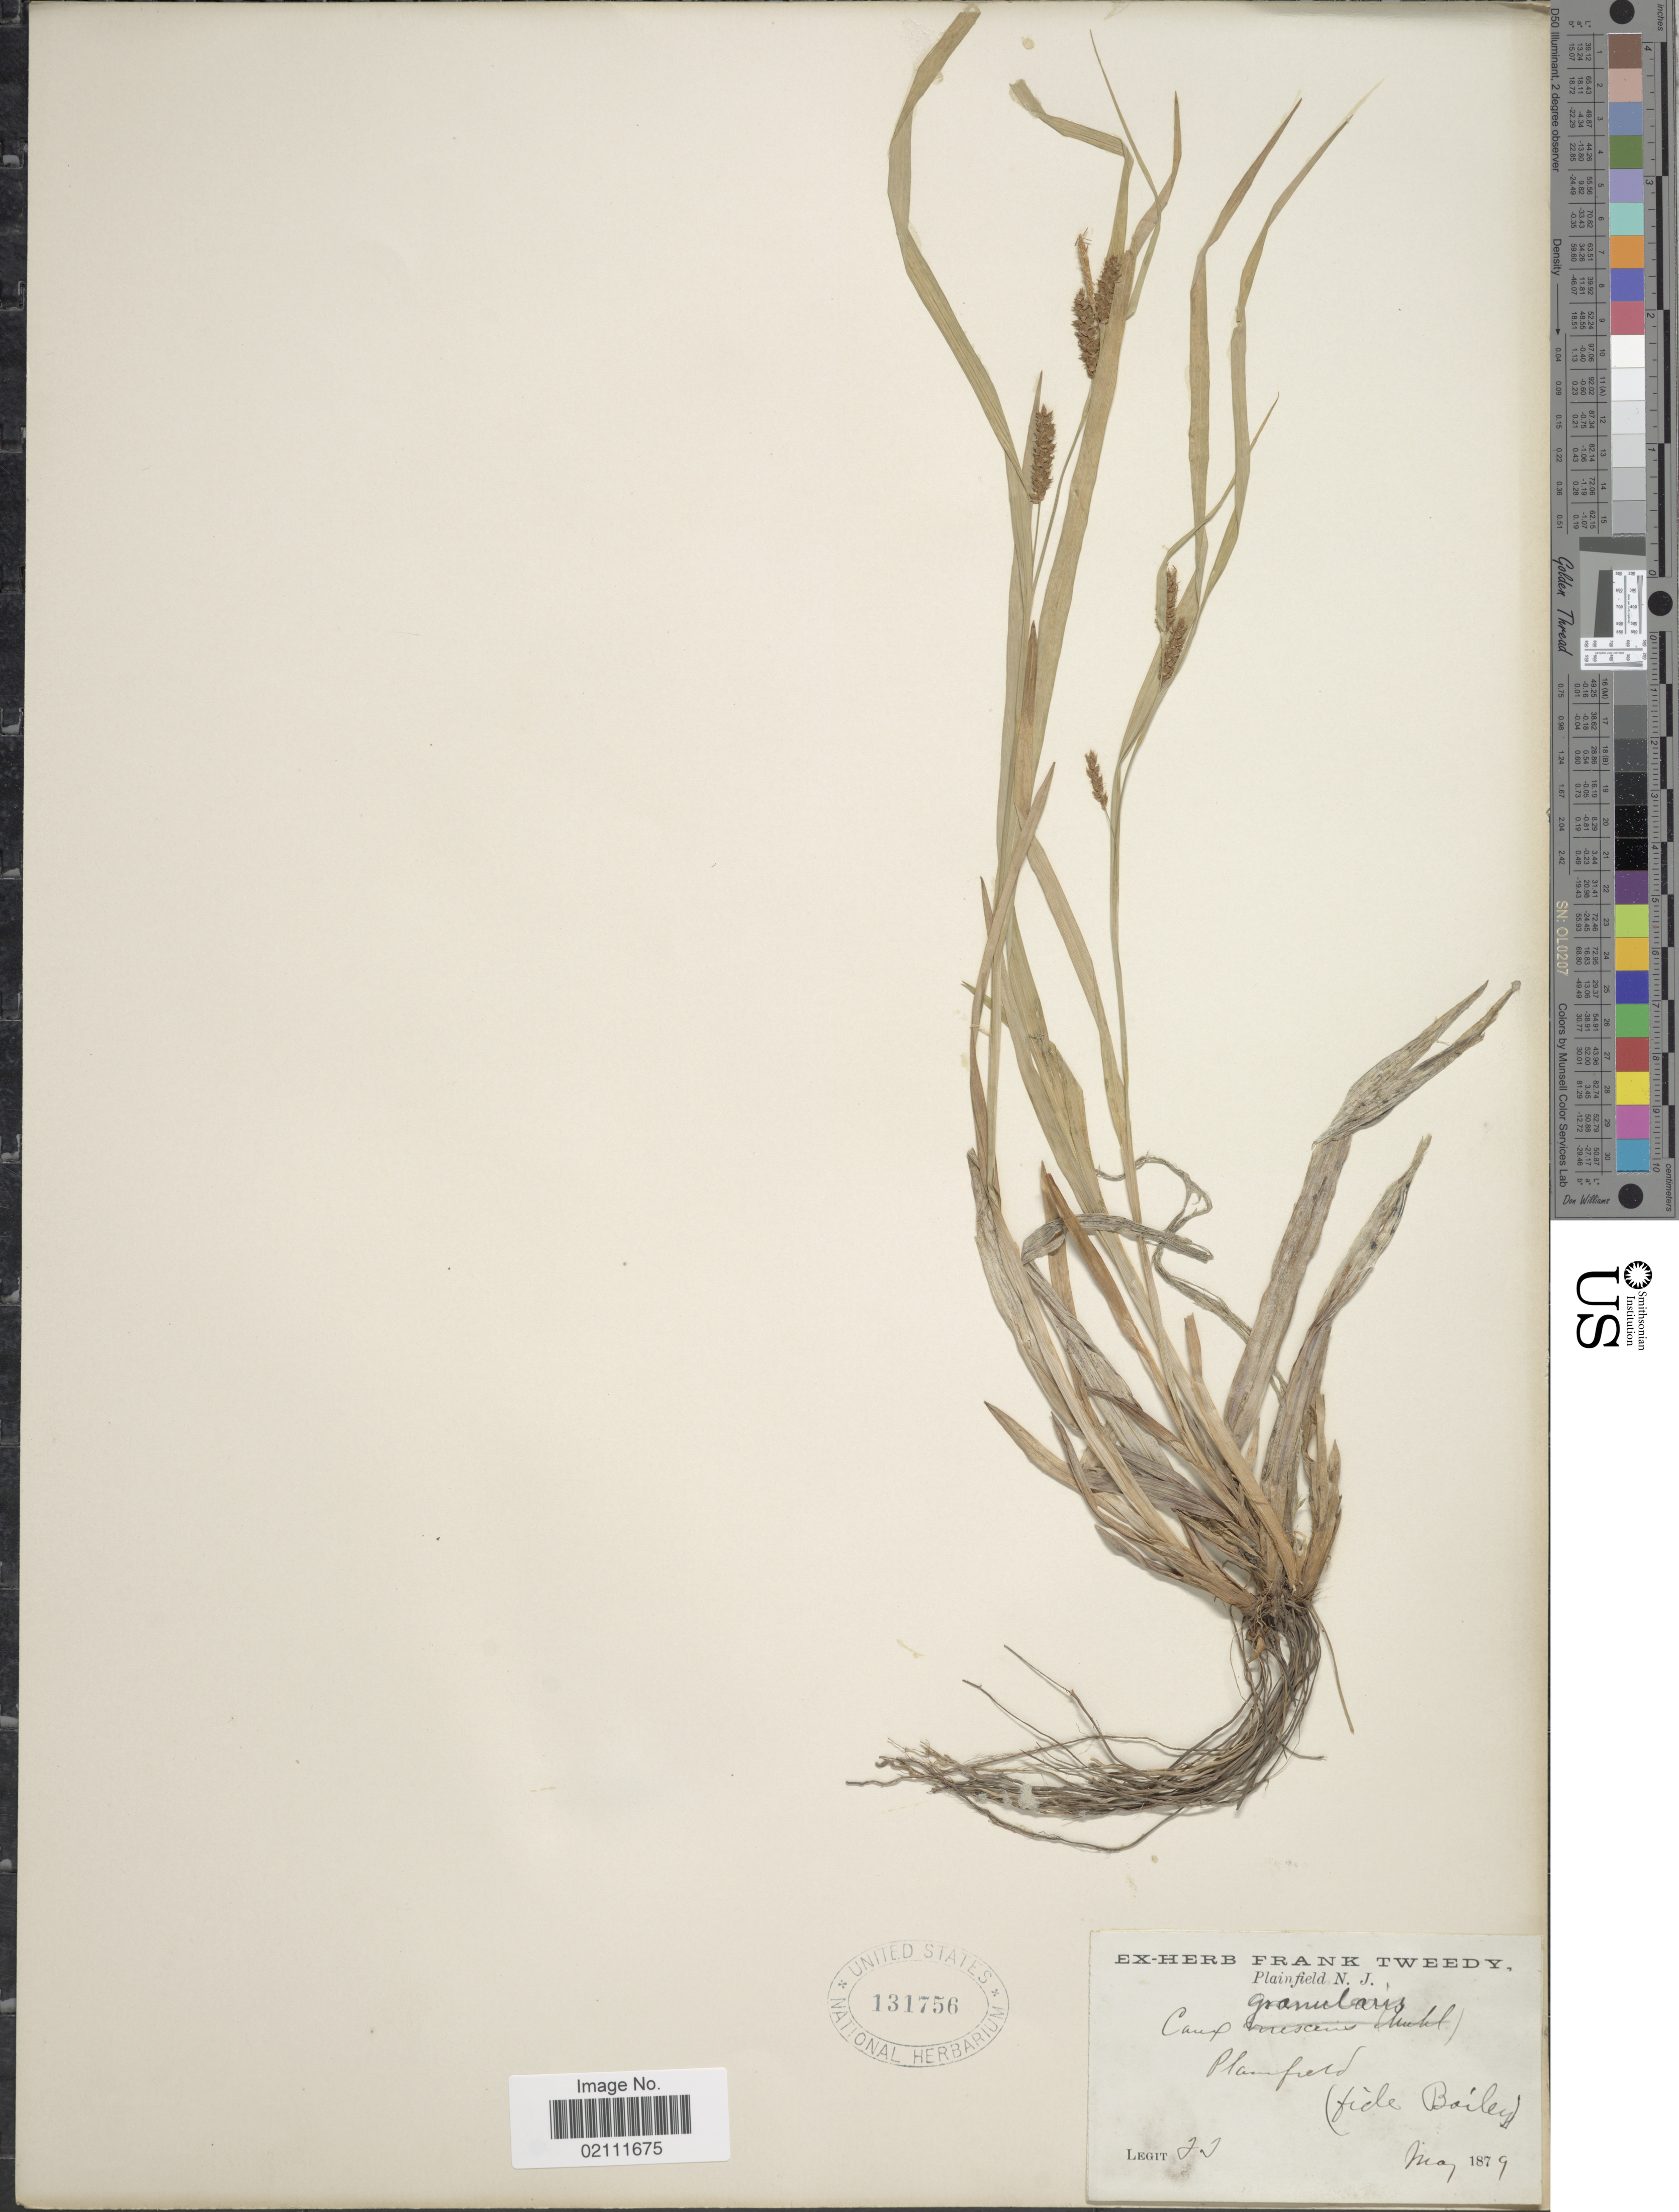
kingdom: Plantae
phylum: Tracheophyta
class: Liliopsida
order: Poales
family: Cyperaceae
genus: Carex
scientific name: Carex granularis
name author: Muhl. ex Willd.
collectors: F. Tweedy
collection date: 1879-05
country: United States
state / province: New Jersey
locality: Plainfield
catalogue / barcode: US 131756